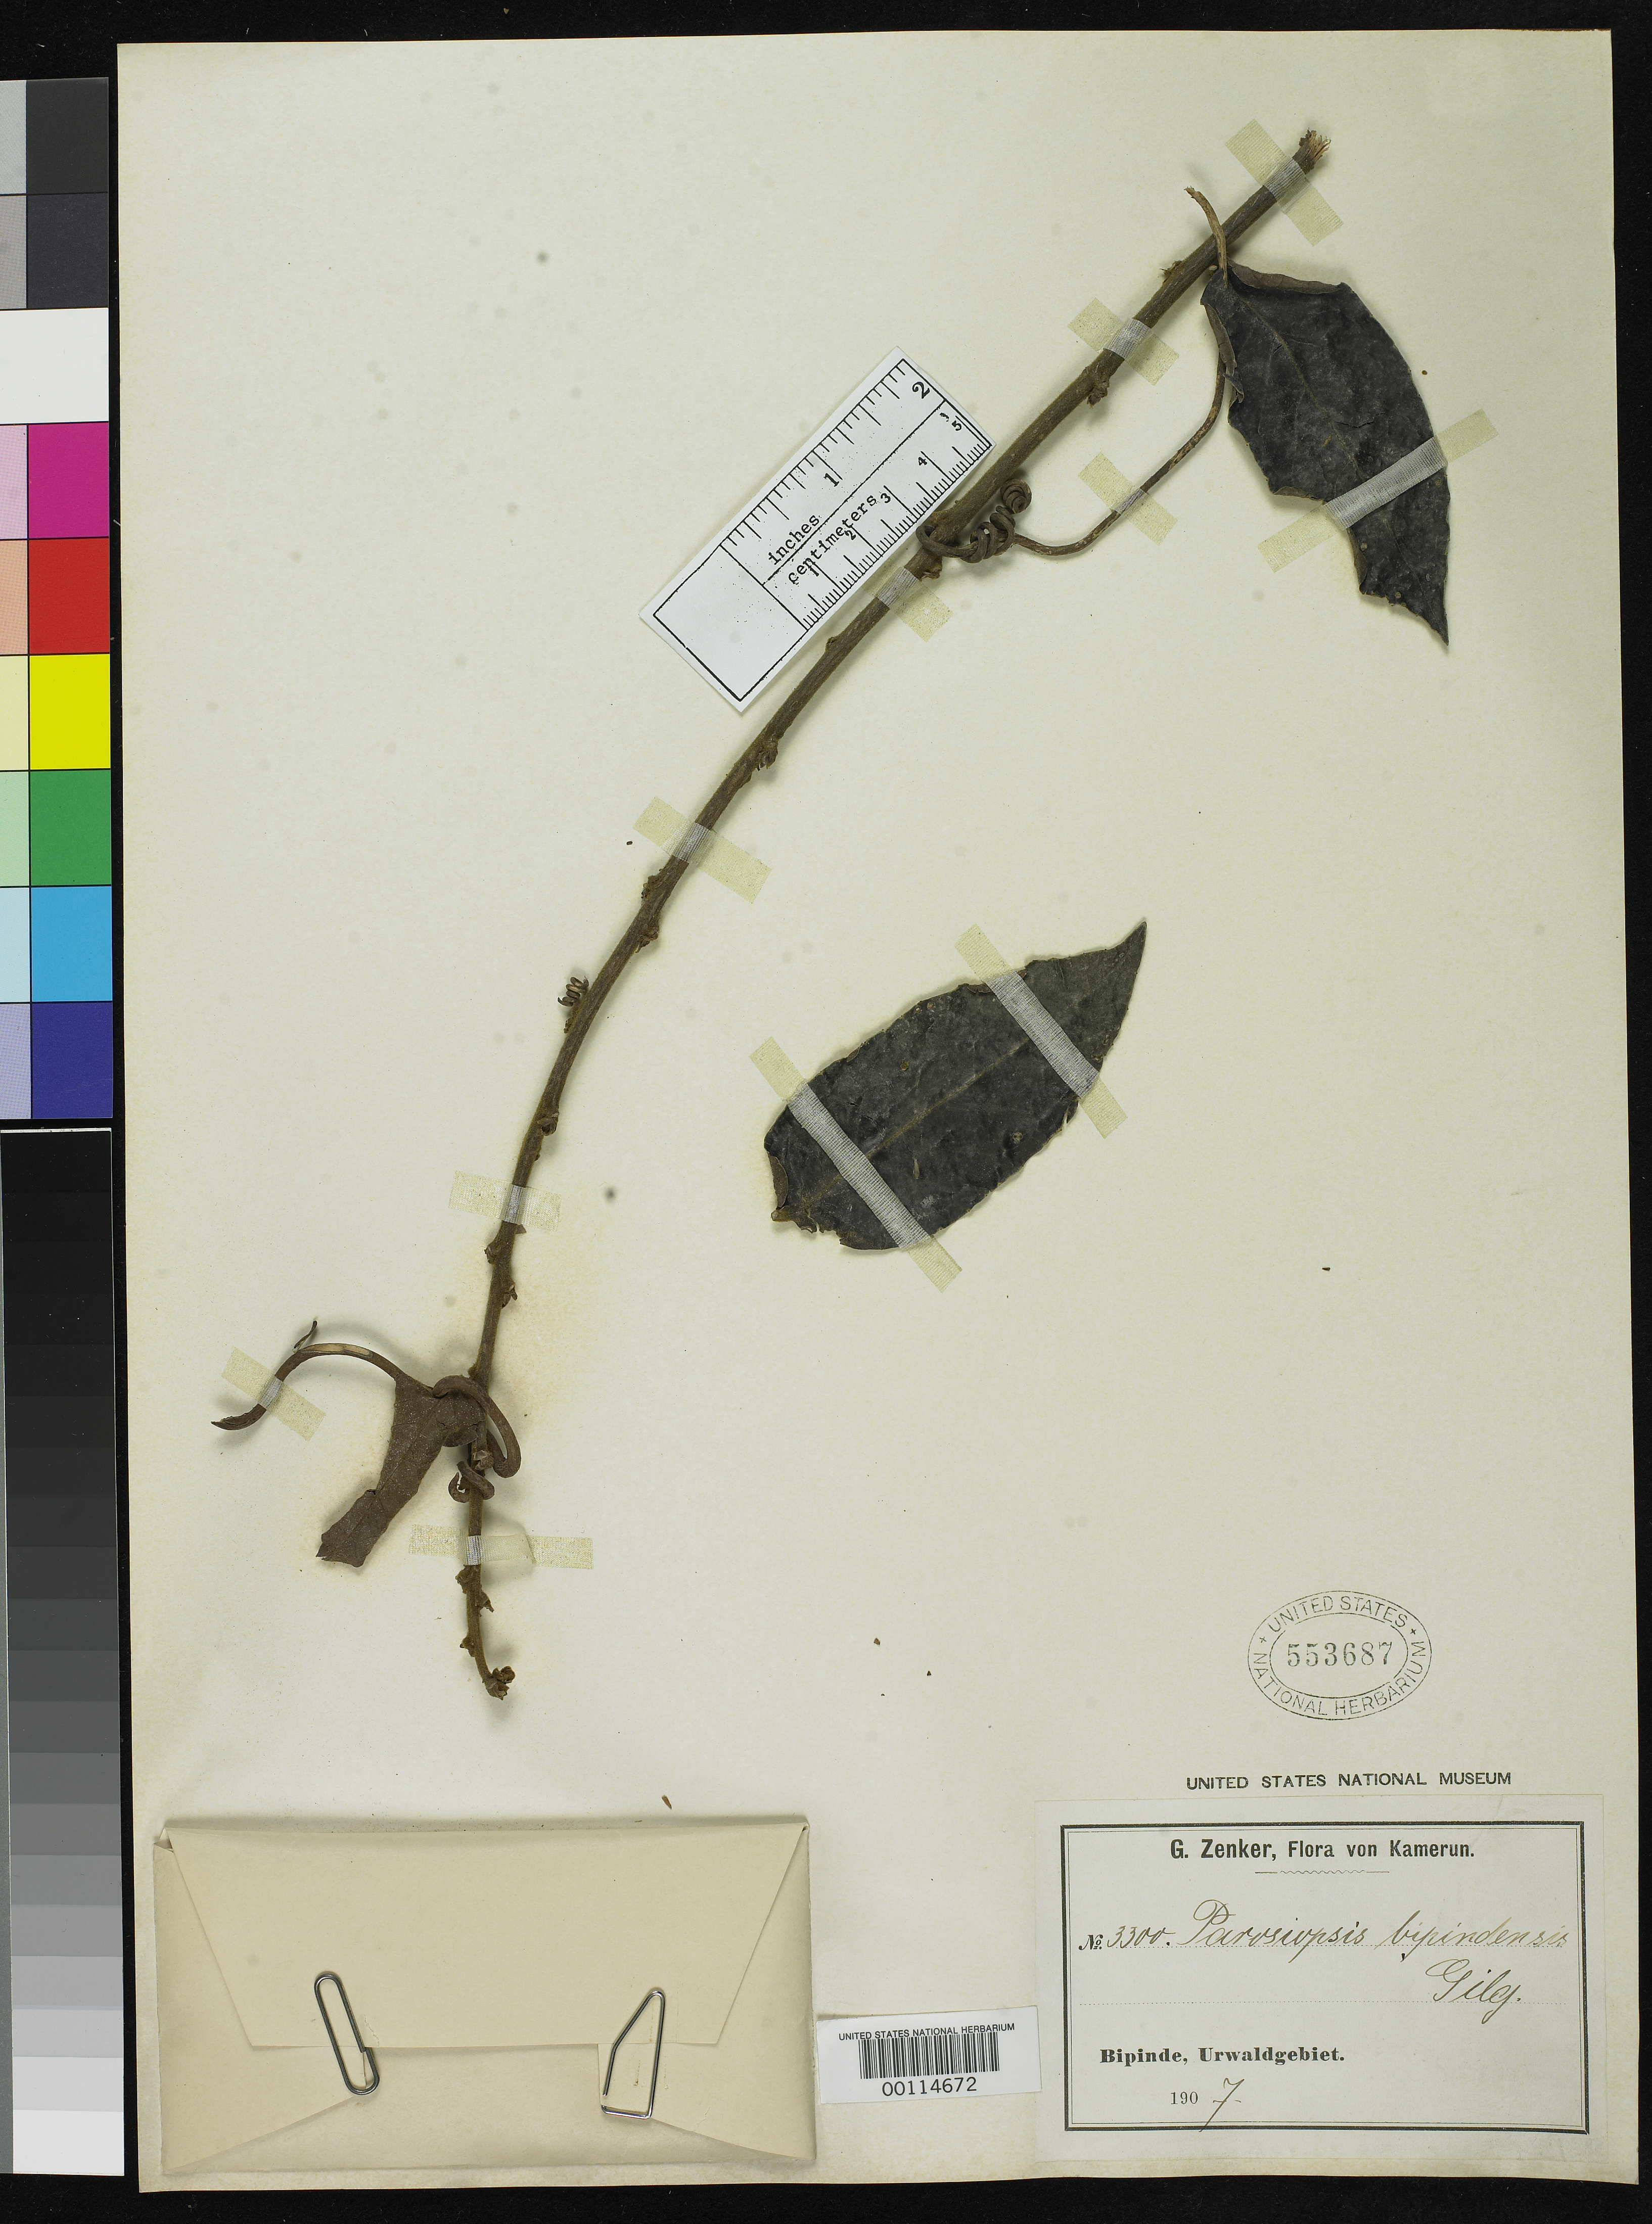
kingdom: Plantae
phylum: Tracheophyta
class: Magnoliopsida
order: Malpighiales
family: Passifloraceae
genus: Paropsiopsis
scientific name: Paropsiopsis bipindensis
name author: Gilg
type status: Isotype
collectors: G. A. Zenker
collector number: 3300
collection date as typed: Jun 1907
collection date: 1907-06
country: Cameroon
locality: Bipindi, near Nkuambe.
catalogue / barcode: US 553687